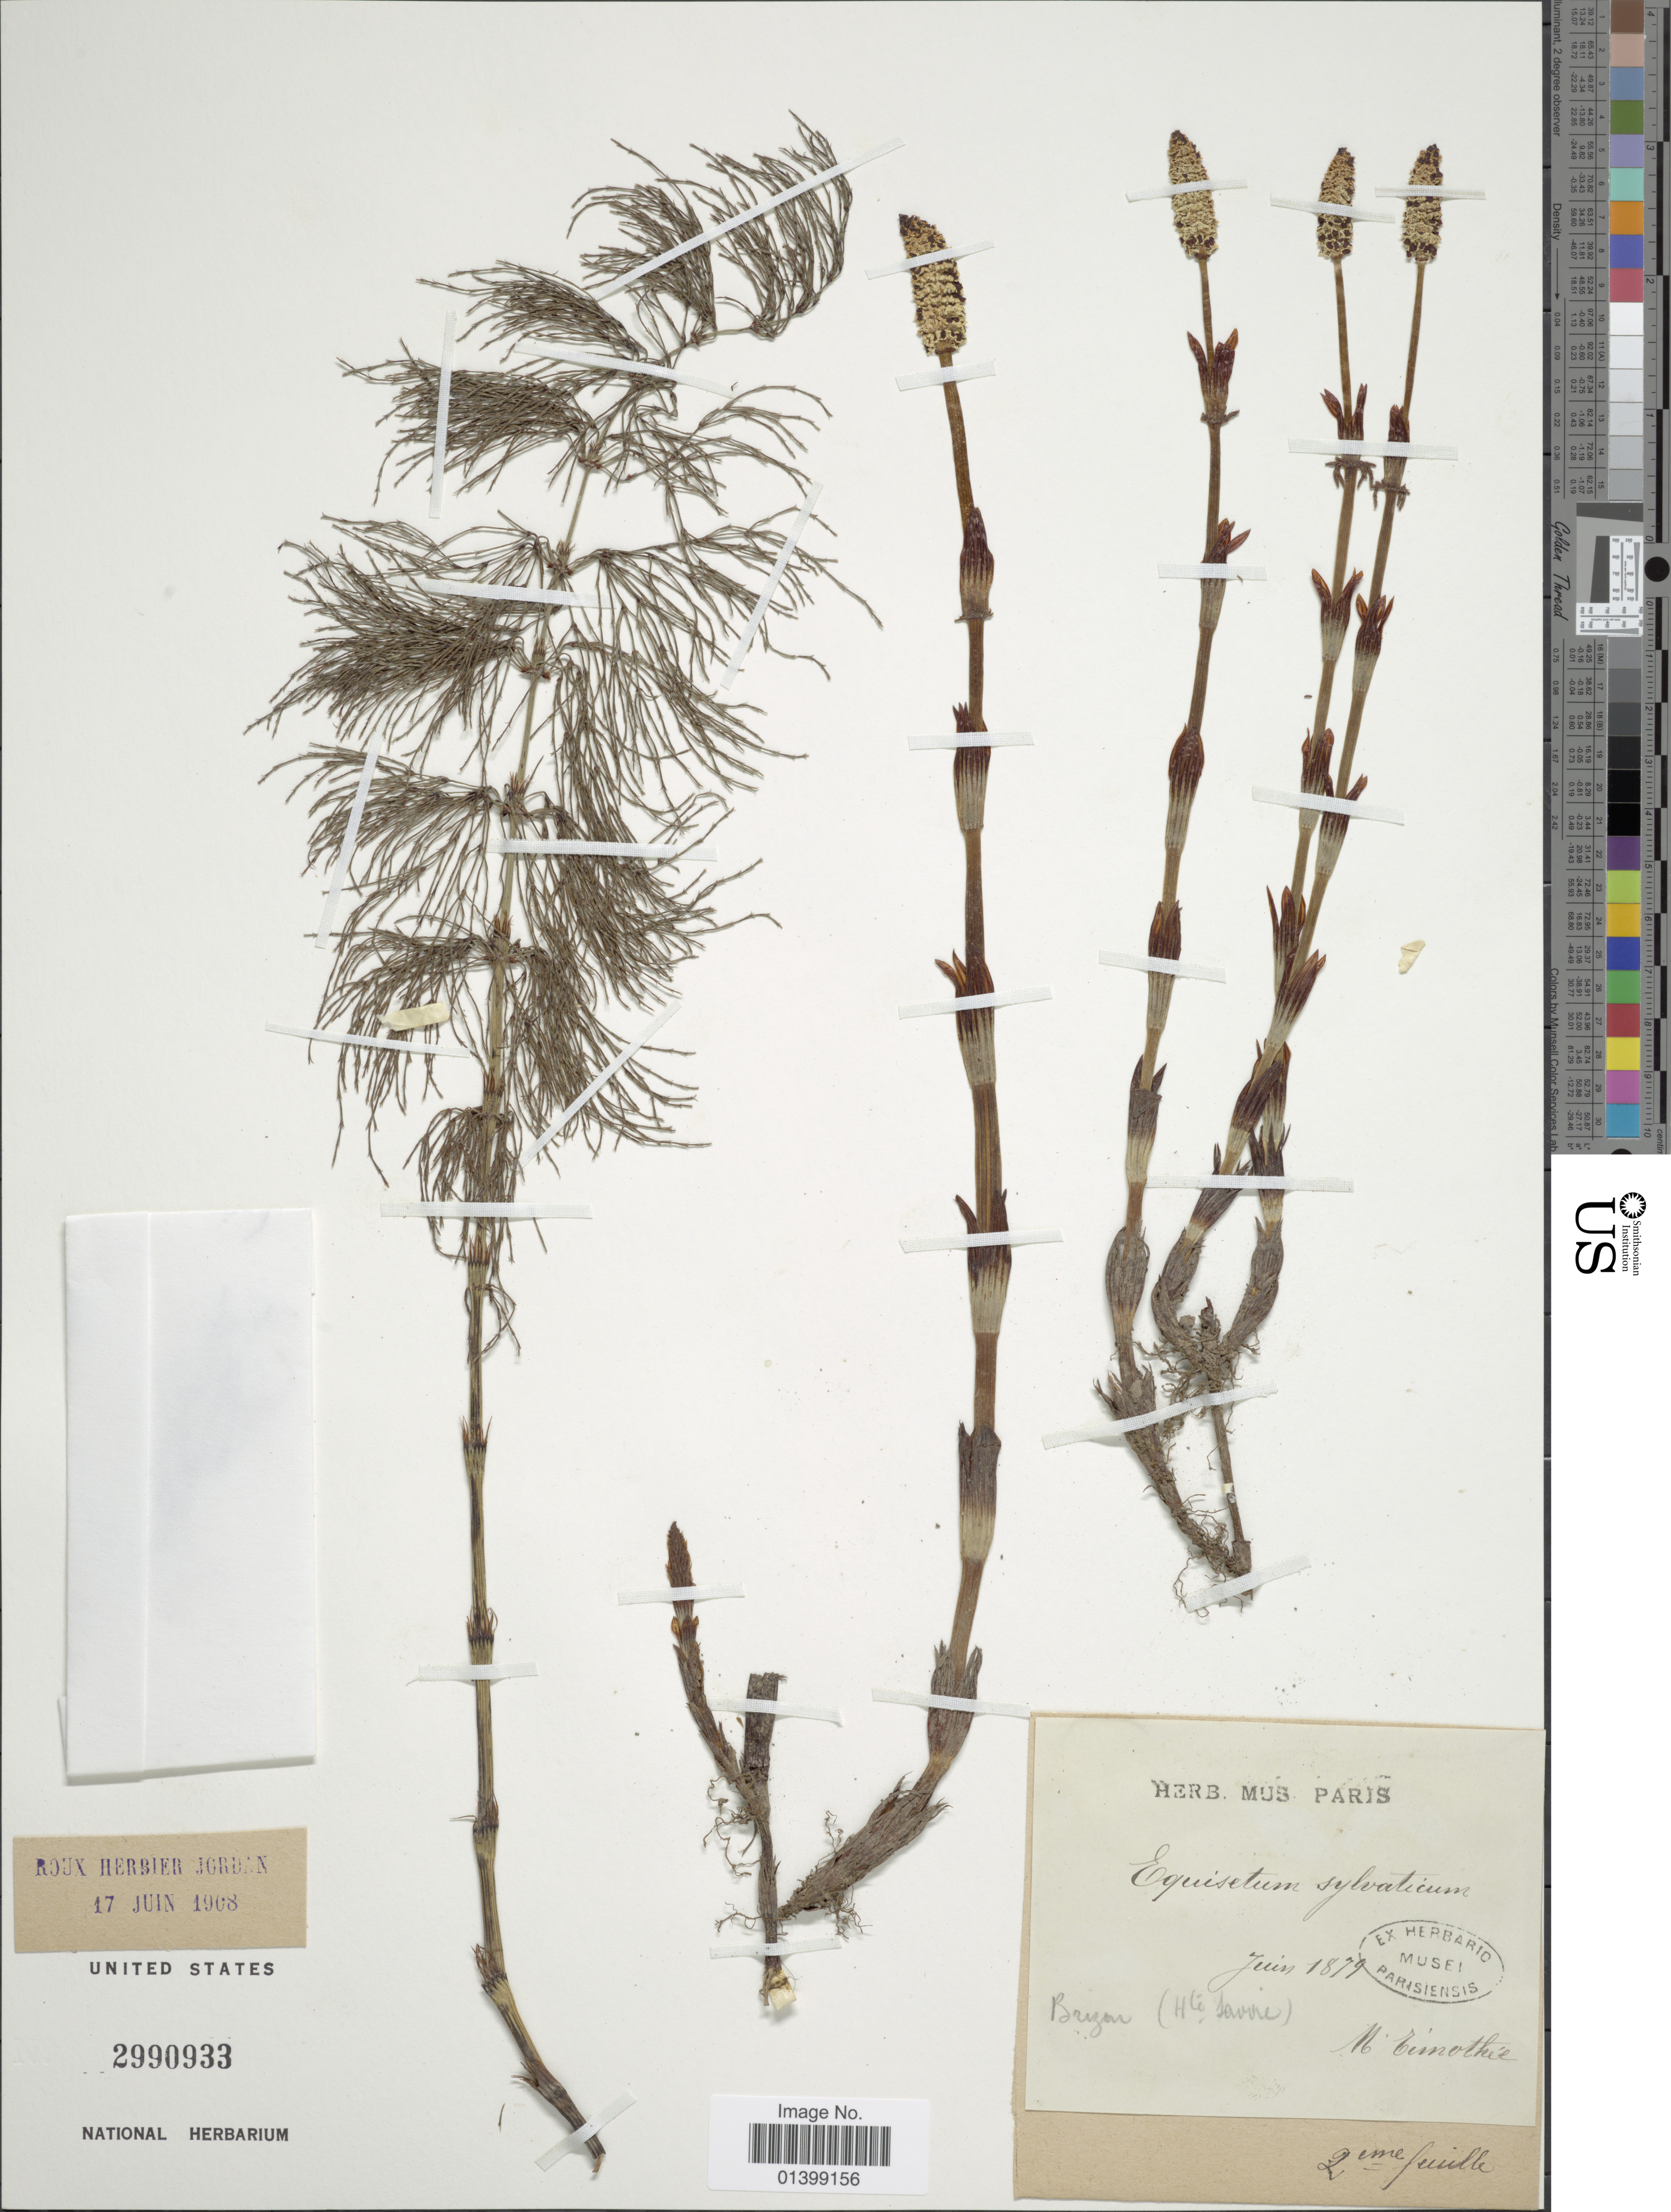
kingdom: Plantae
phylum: Tracheophyta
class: Polypodiopsida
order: Equisetales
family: Equisetaceae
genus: Equisetum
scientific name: Equisetum sylvaticum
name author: L.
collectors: N. Timothée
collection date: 1879-06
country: France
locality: Bryon (Hte Savoie) [interpreted]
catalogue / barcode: US 2990933